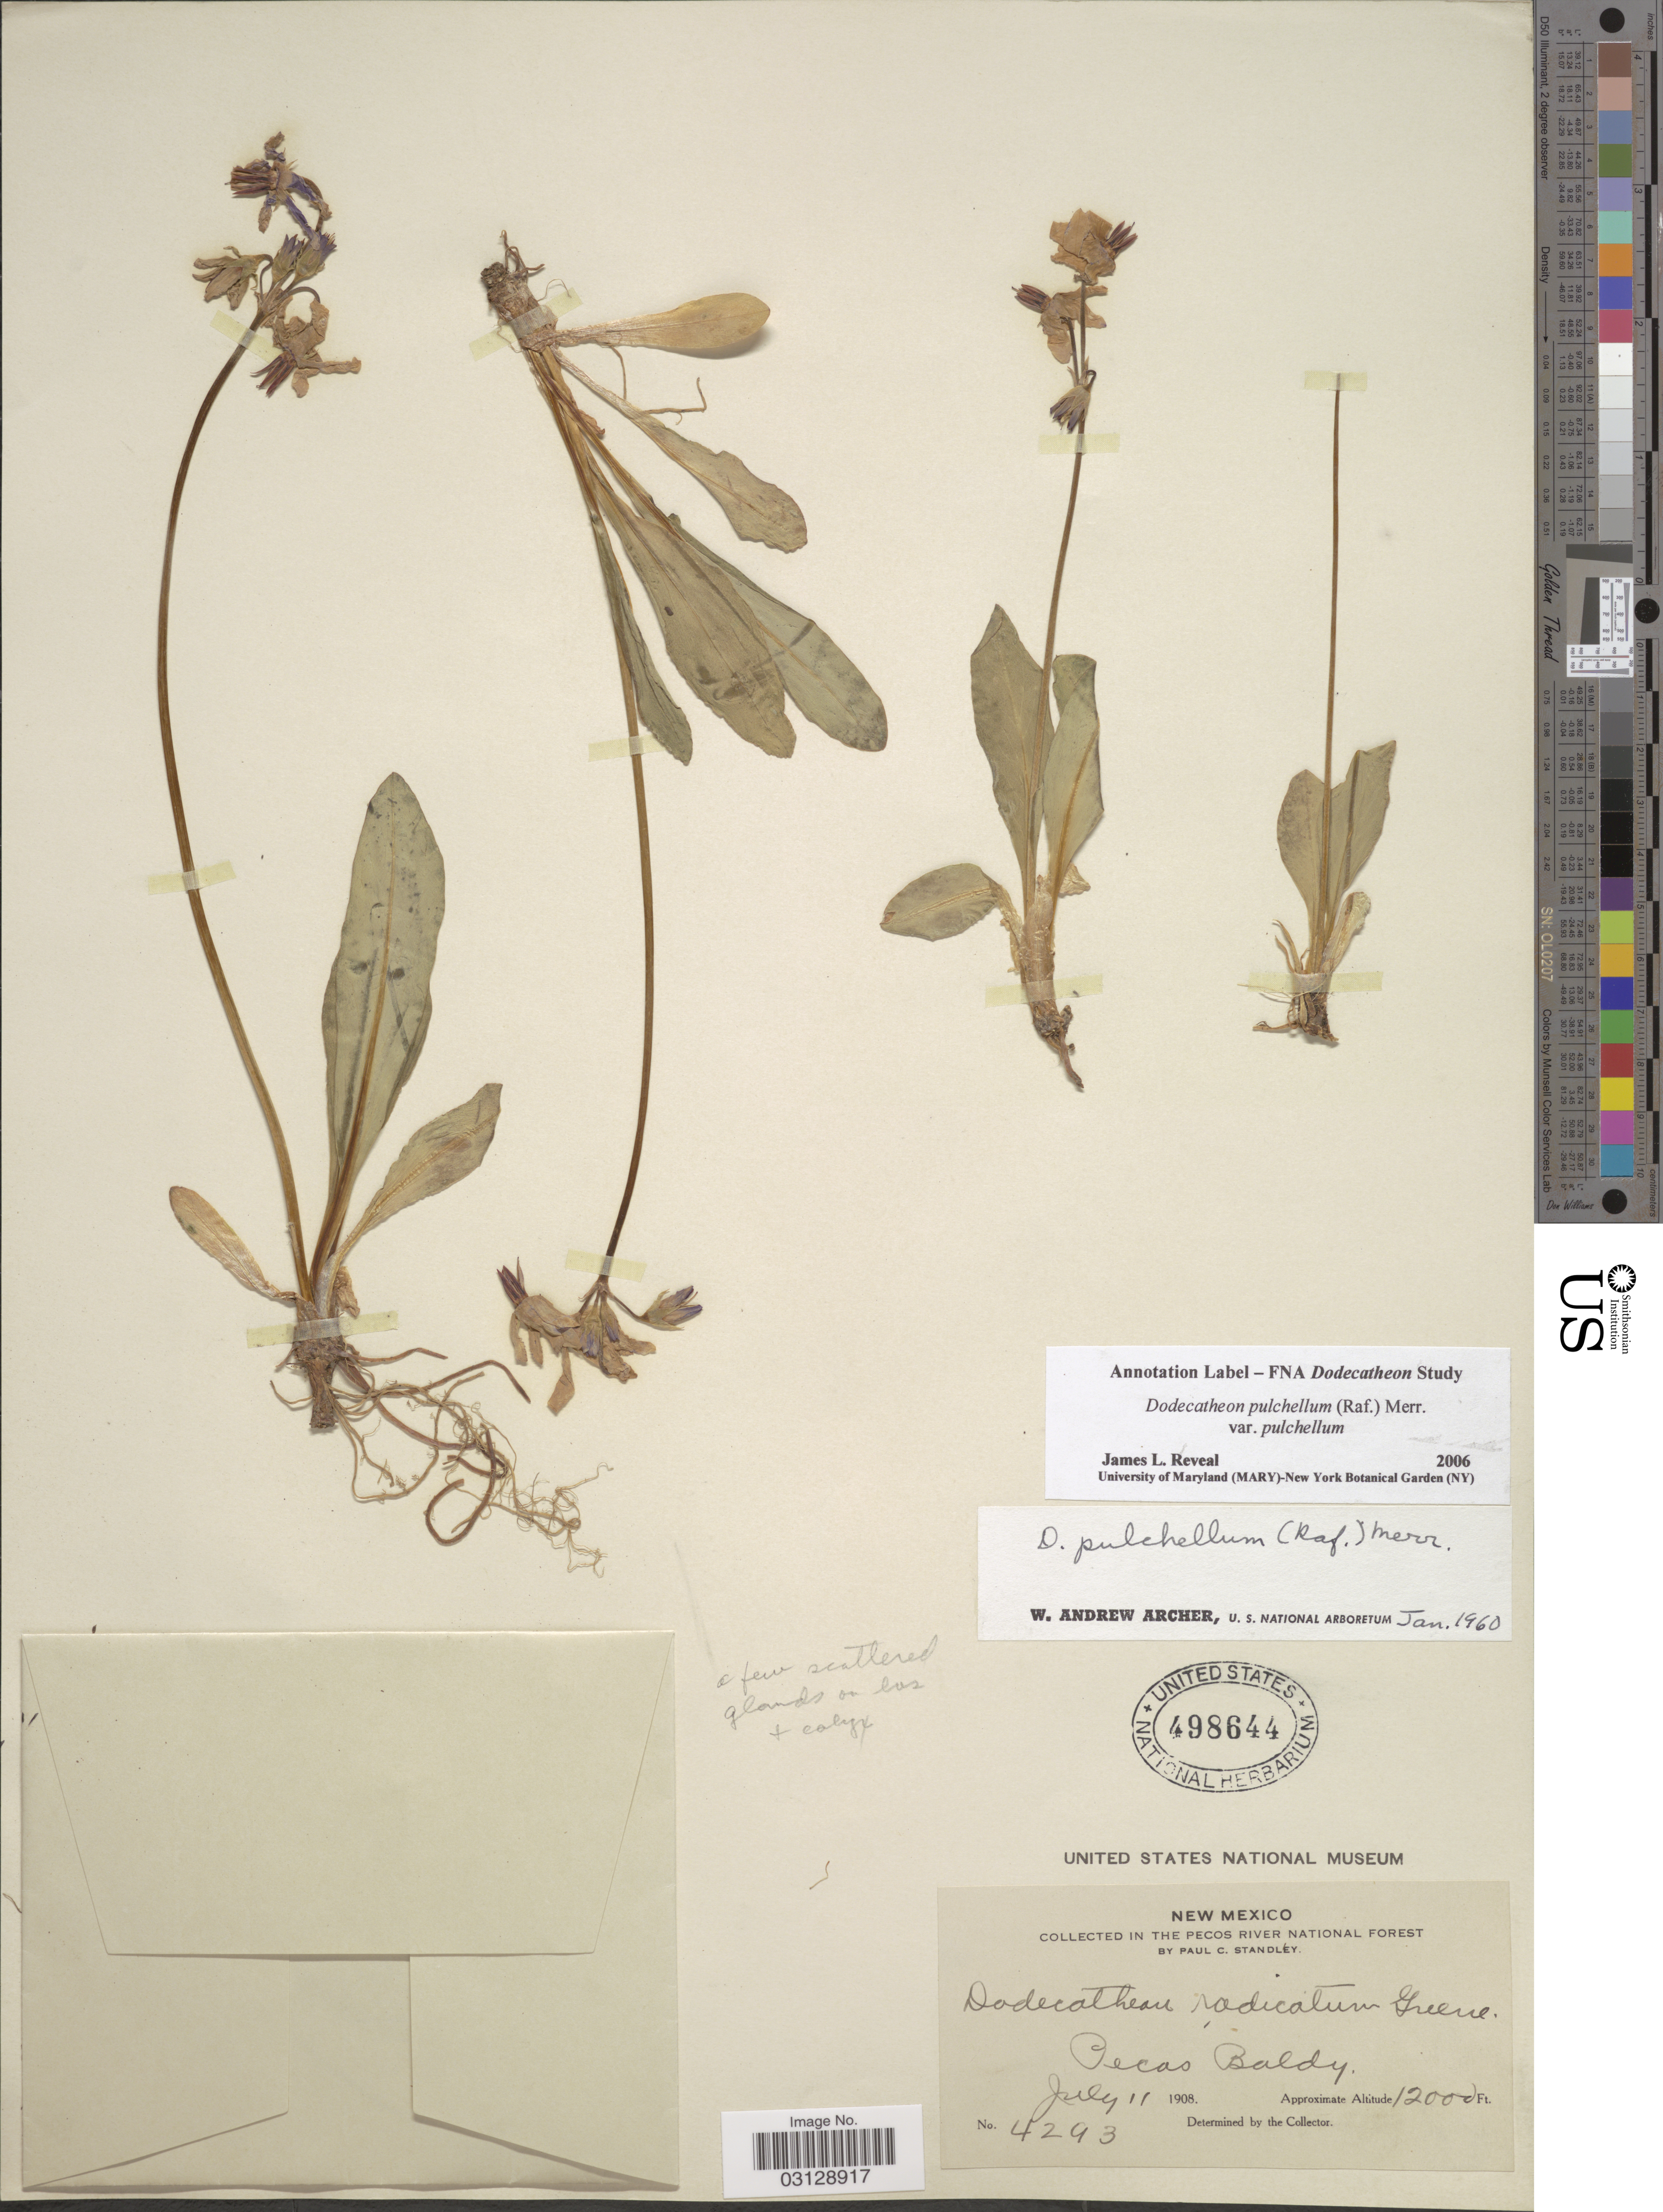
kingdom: Plantae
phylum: Tracheophyta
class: Magnoliopsida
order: Ericales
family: Primulaceae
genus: Dodecatheon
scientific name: Dodecatheon pulchellum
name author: (Raf.) Merr.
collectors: P. C. Standley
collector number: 4293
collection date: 1908-07-11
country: United States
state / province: New Mexico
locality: Pecos River National Forest. Pecos Baldy.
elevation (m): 366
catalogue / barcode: US 498644